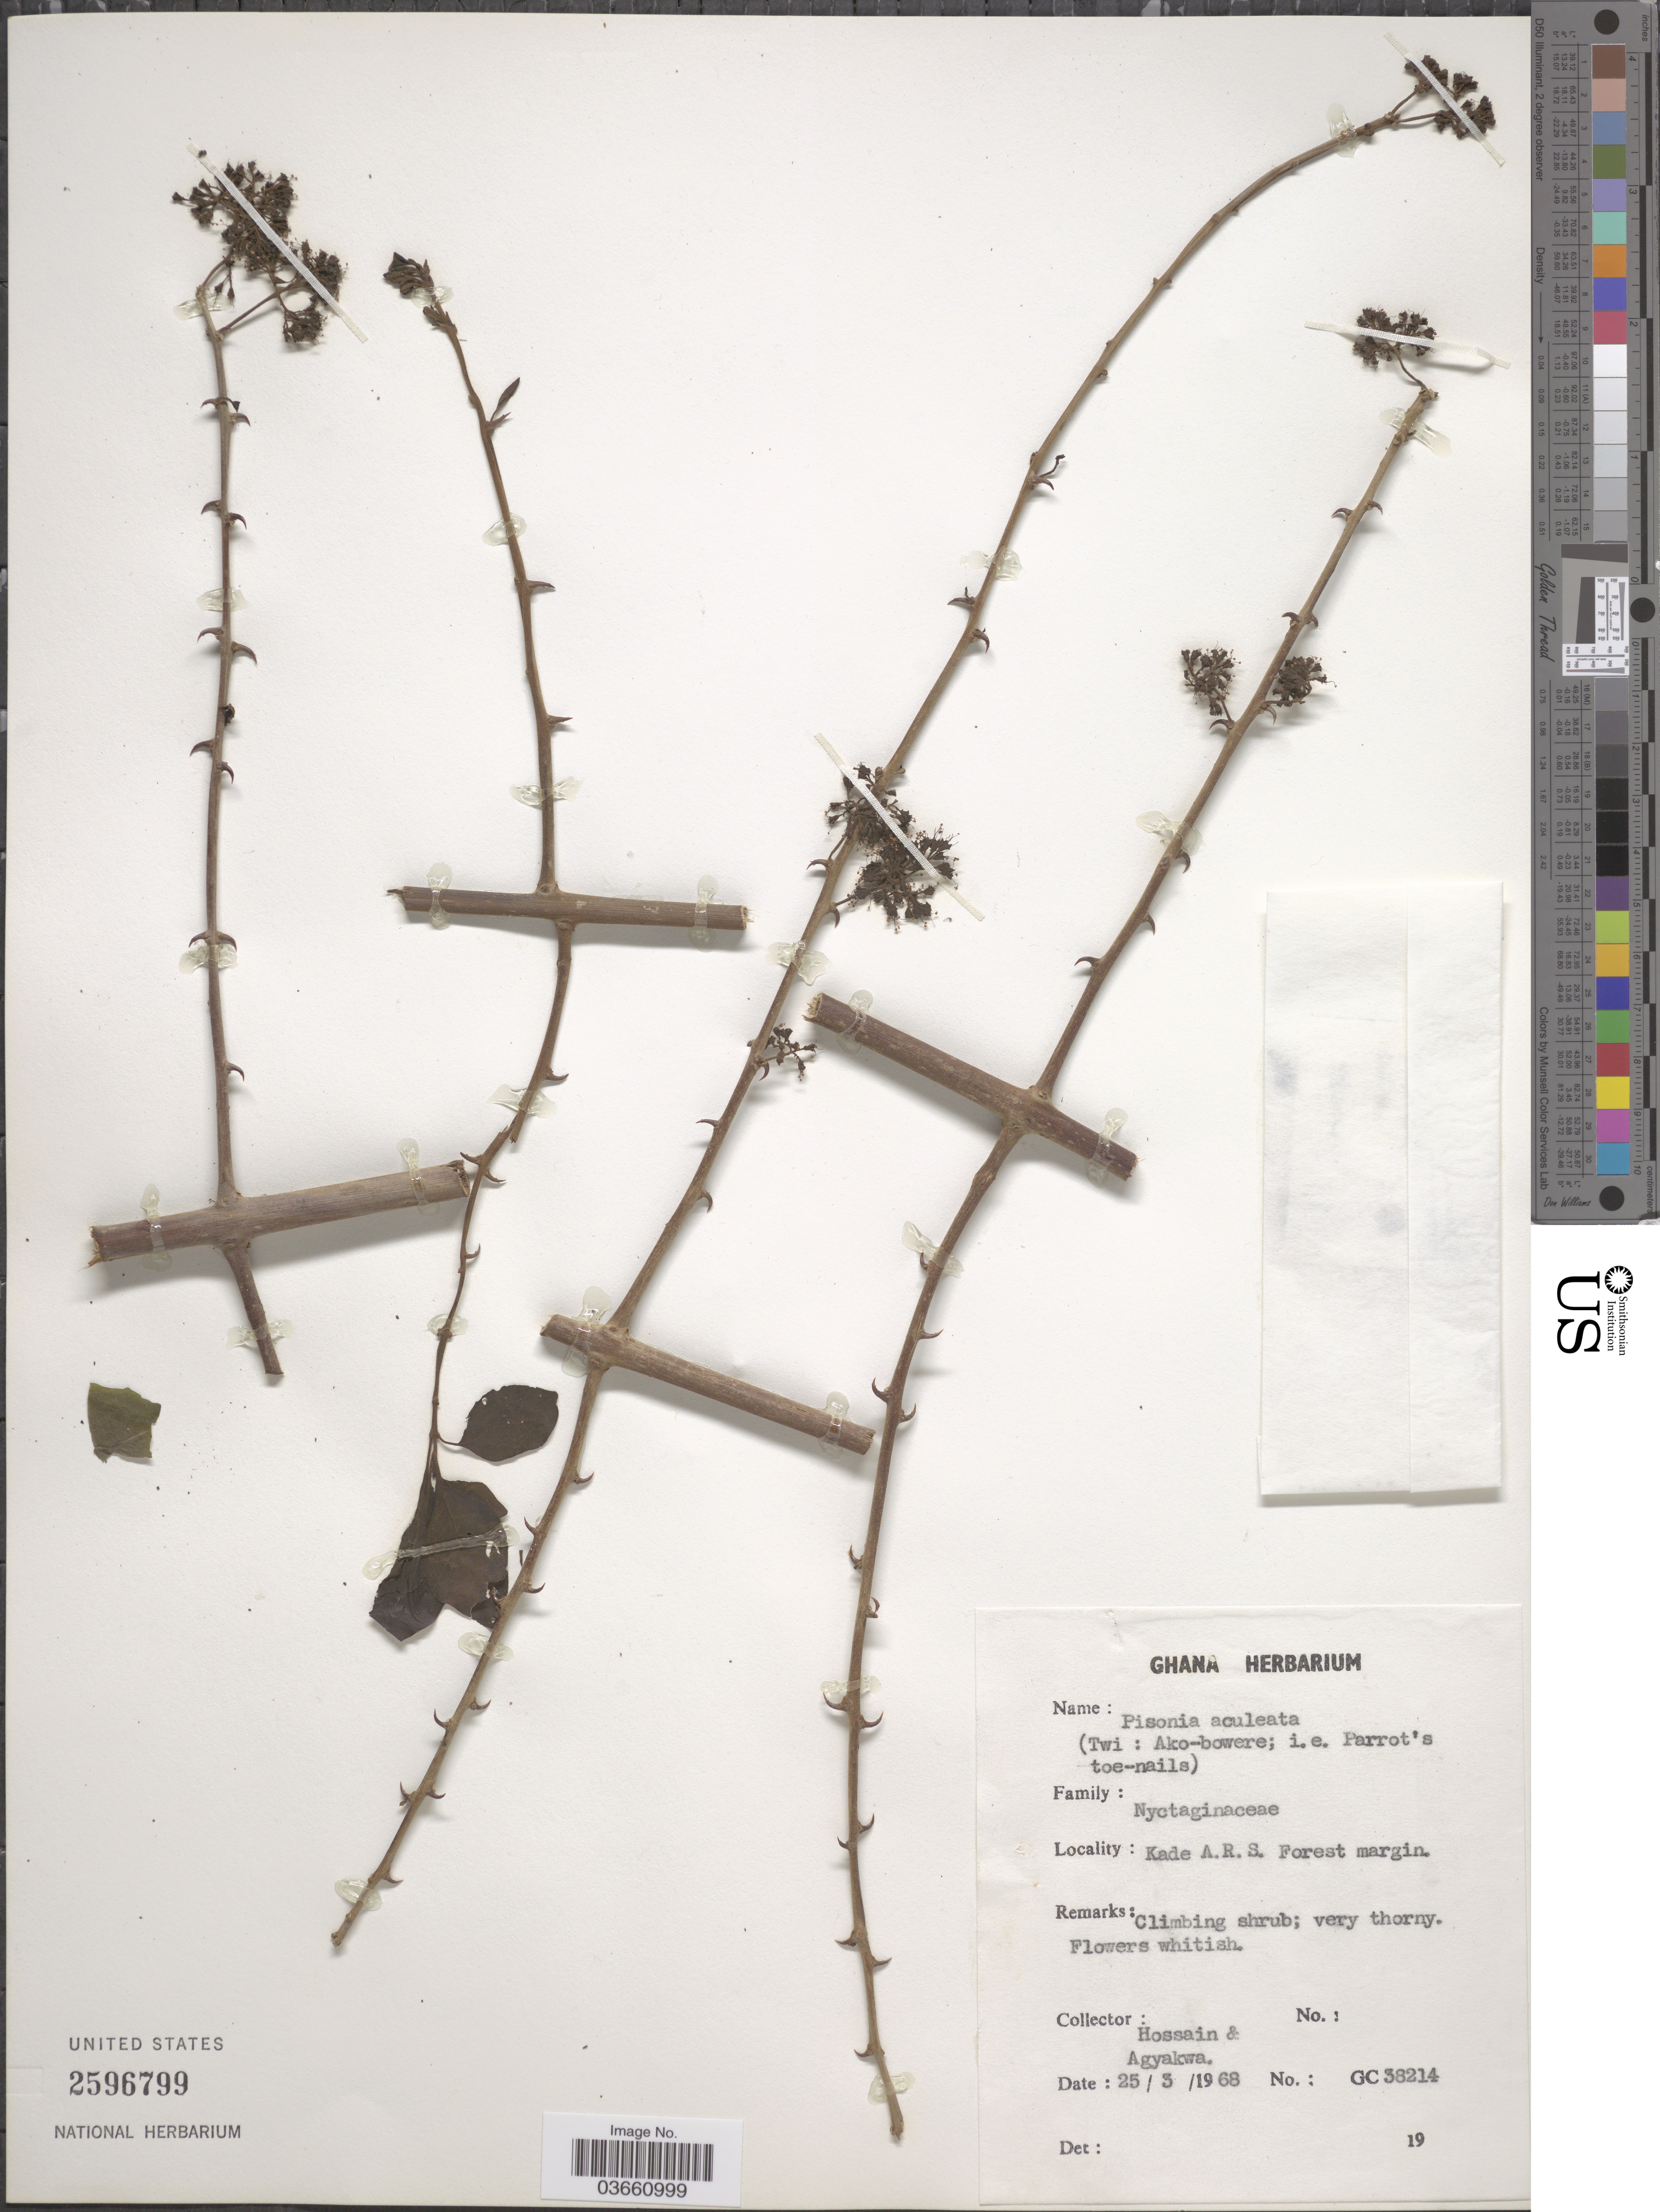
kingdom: Plantae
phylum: Tracheophyta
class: Magnoliopsida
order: Caryophyllales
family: Nyctaginaceae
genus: Pisonia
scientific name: Pisonia aculeata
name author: L.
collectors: Hossain & Agyakwah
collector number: GC38214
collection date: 1968-03-25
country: Ghana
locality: Kade A.R.S. Forest margin.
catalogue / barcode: US 2596799